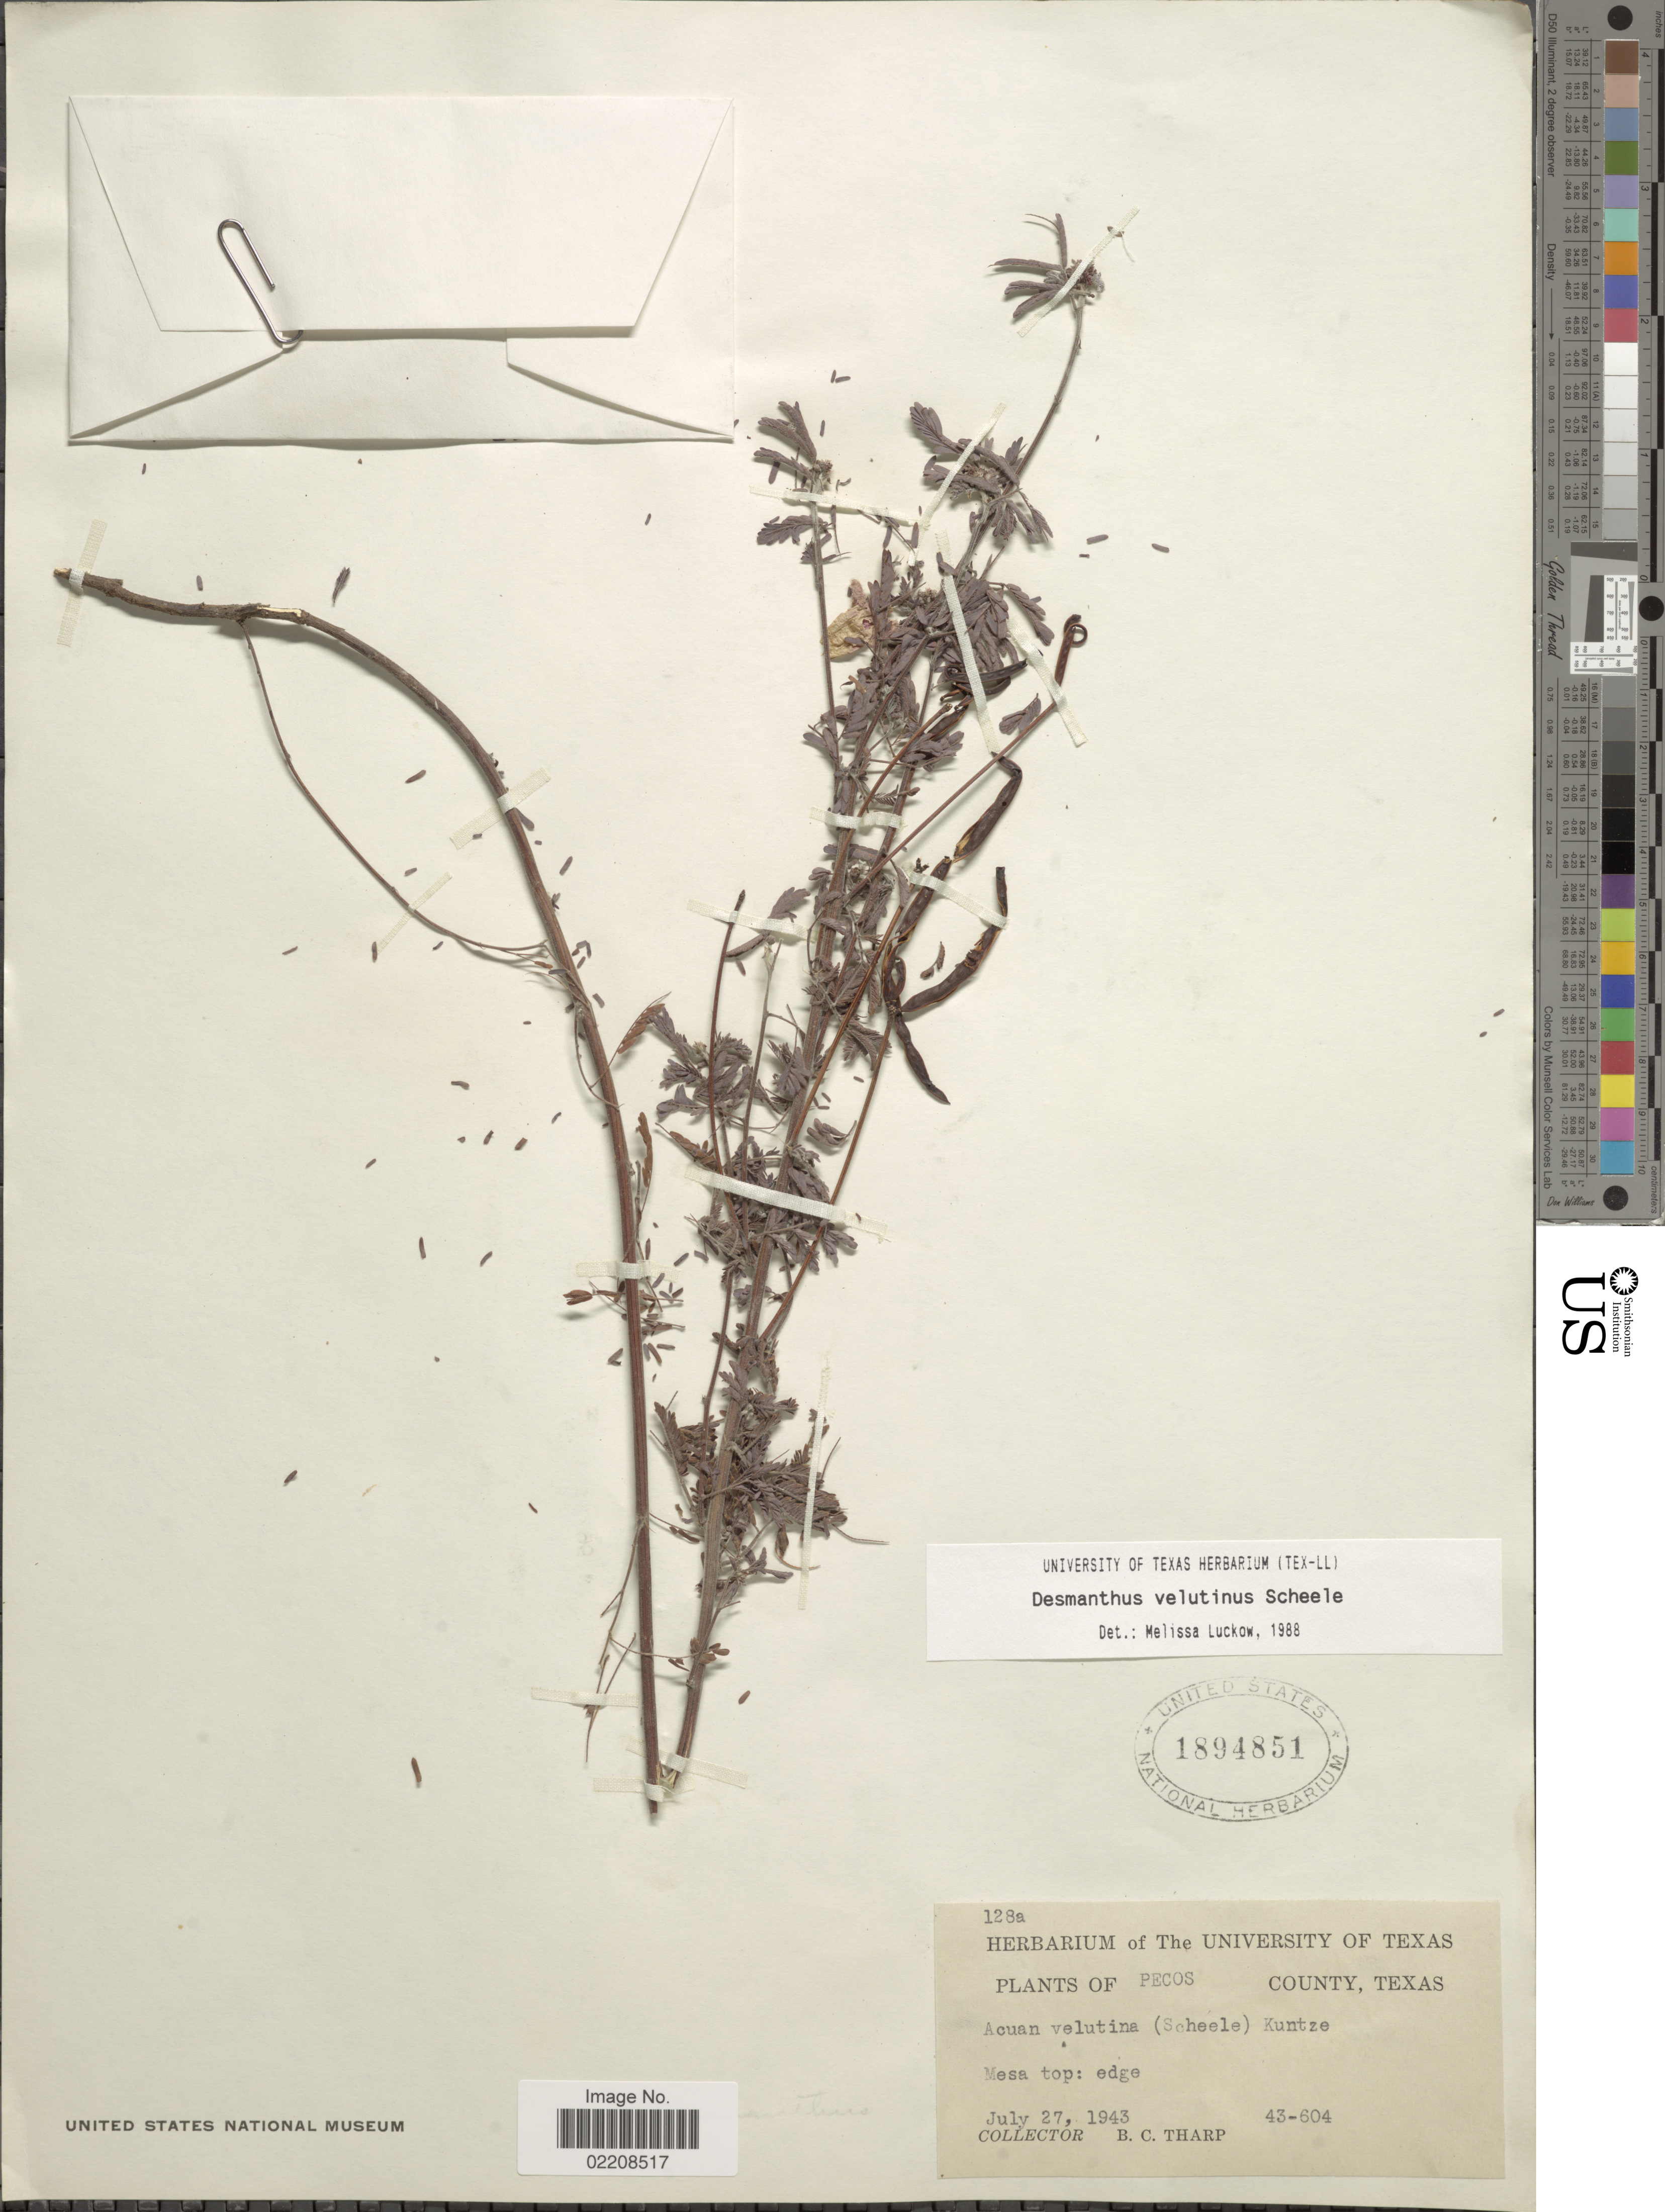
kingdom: Plantae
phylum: Tracheophyta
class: Magnoliopsida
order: Fabales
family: Fabaceae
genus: Desmanthus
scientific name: Desmanthus velutinus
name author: Scheele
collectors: B. C. Tharp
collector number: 43-604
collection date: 1943-07-27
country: United States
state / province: Texas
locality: Pecos County, Texas. Mesa top: edge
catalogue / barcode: US 1894851